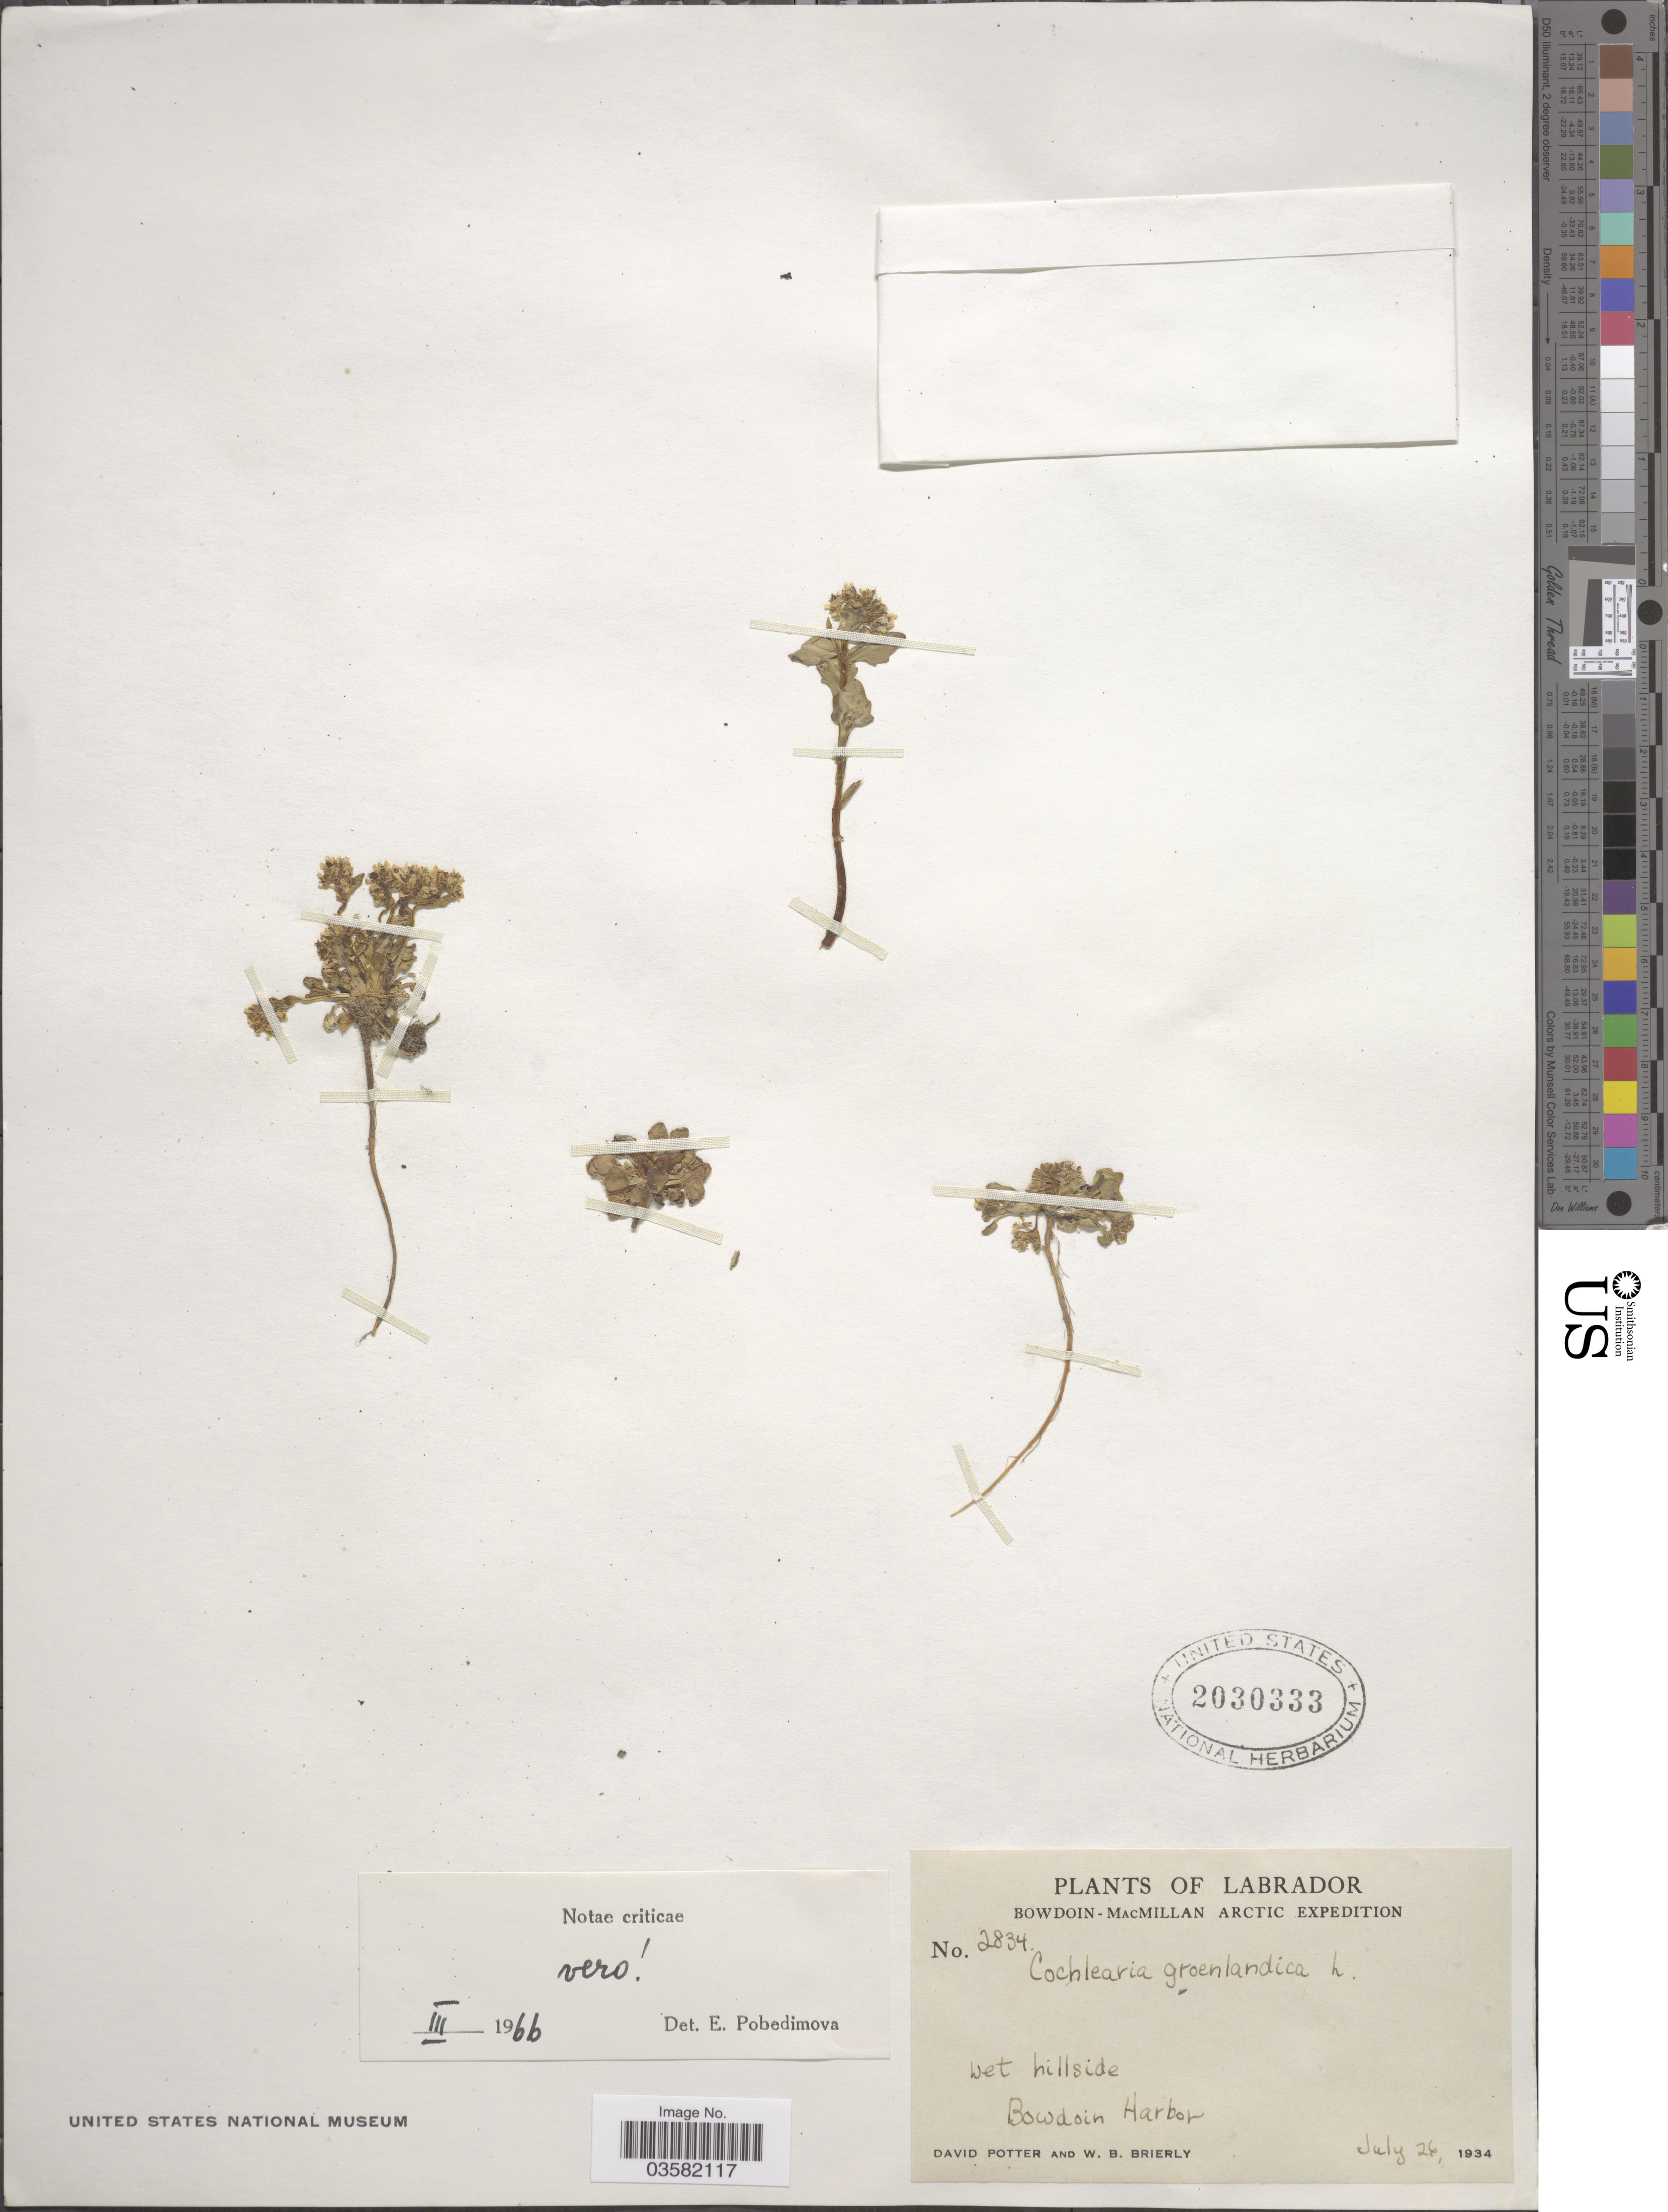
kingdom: Plantae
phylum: Tracheophyta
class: Magnoliopsida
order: Brassicales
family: Brassicaceae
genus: Cochlearia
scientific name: Cochlearia groenlandica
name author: L.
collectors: D. Potter & W. Brierly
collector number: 2834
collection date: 1934-07-26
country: Canada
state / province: Newfoundland and Labrador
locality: Labrador. Bowdoin Harbor.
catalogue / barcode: US 2030333